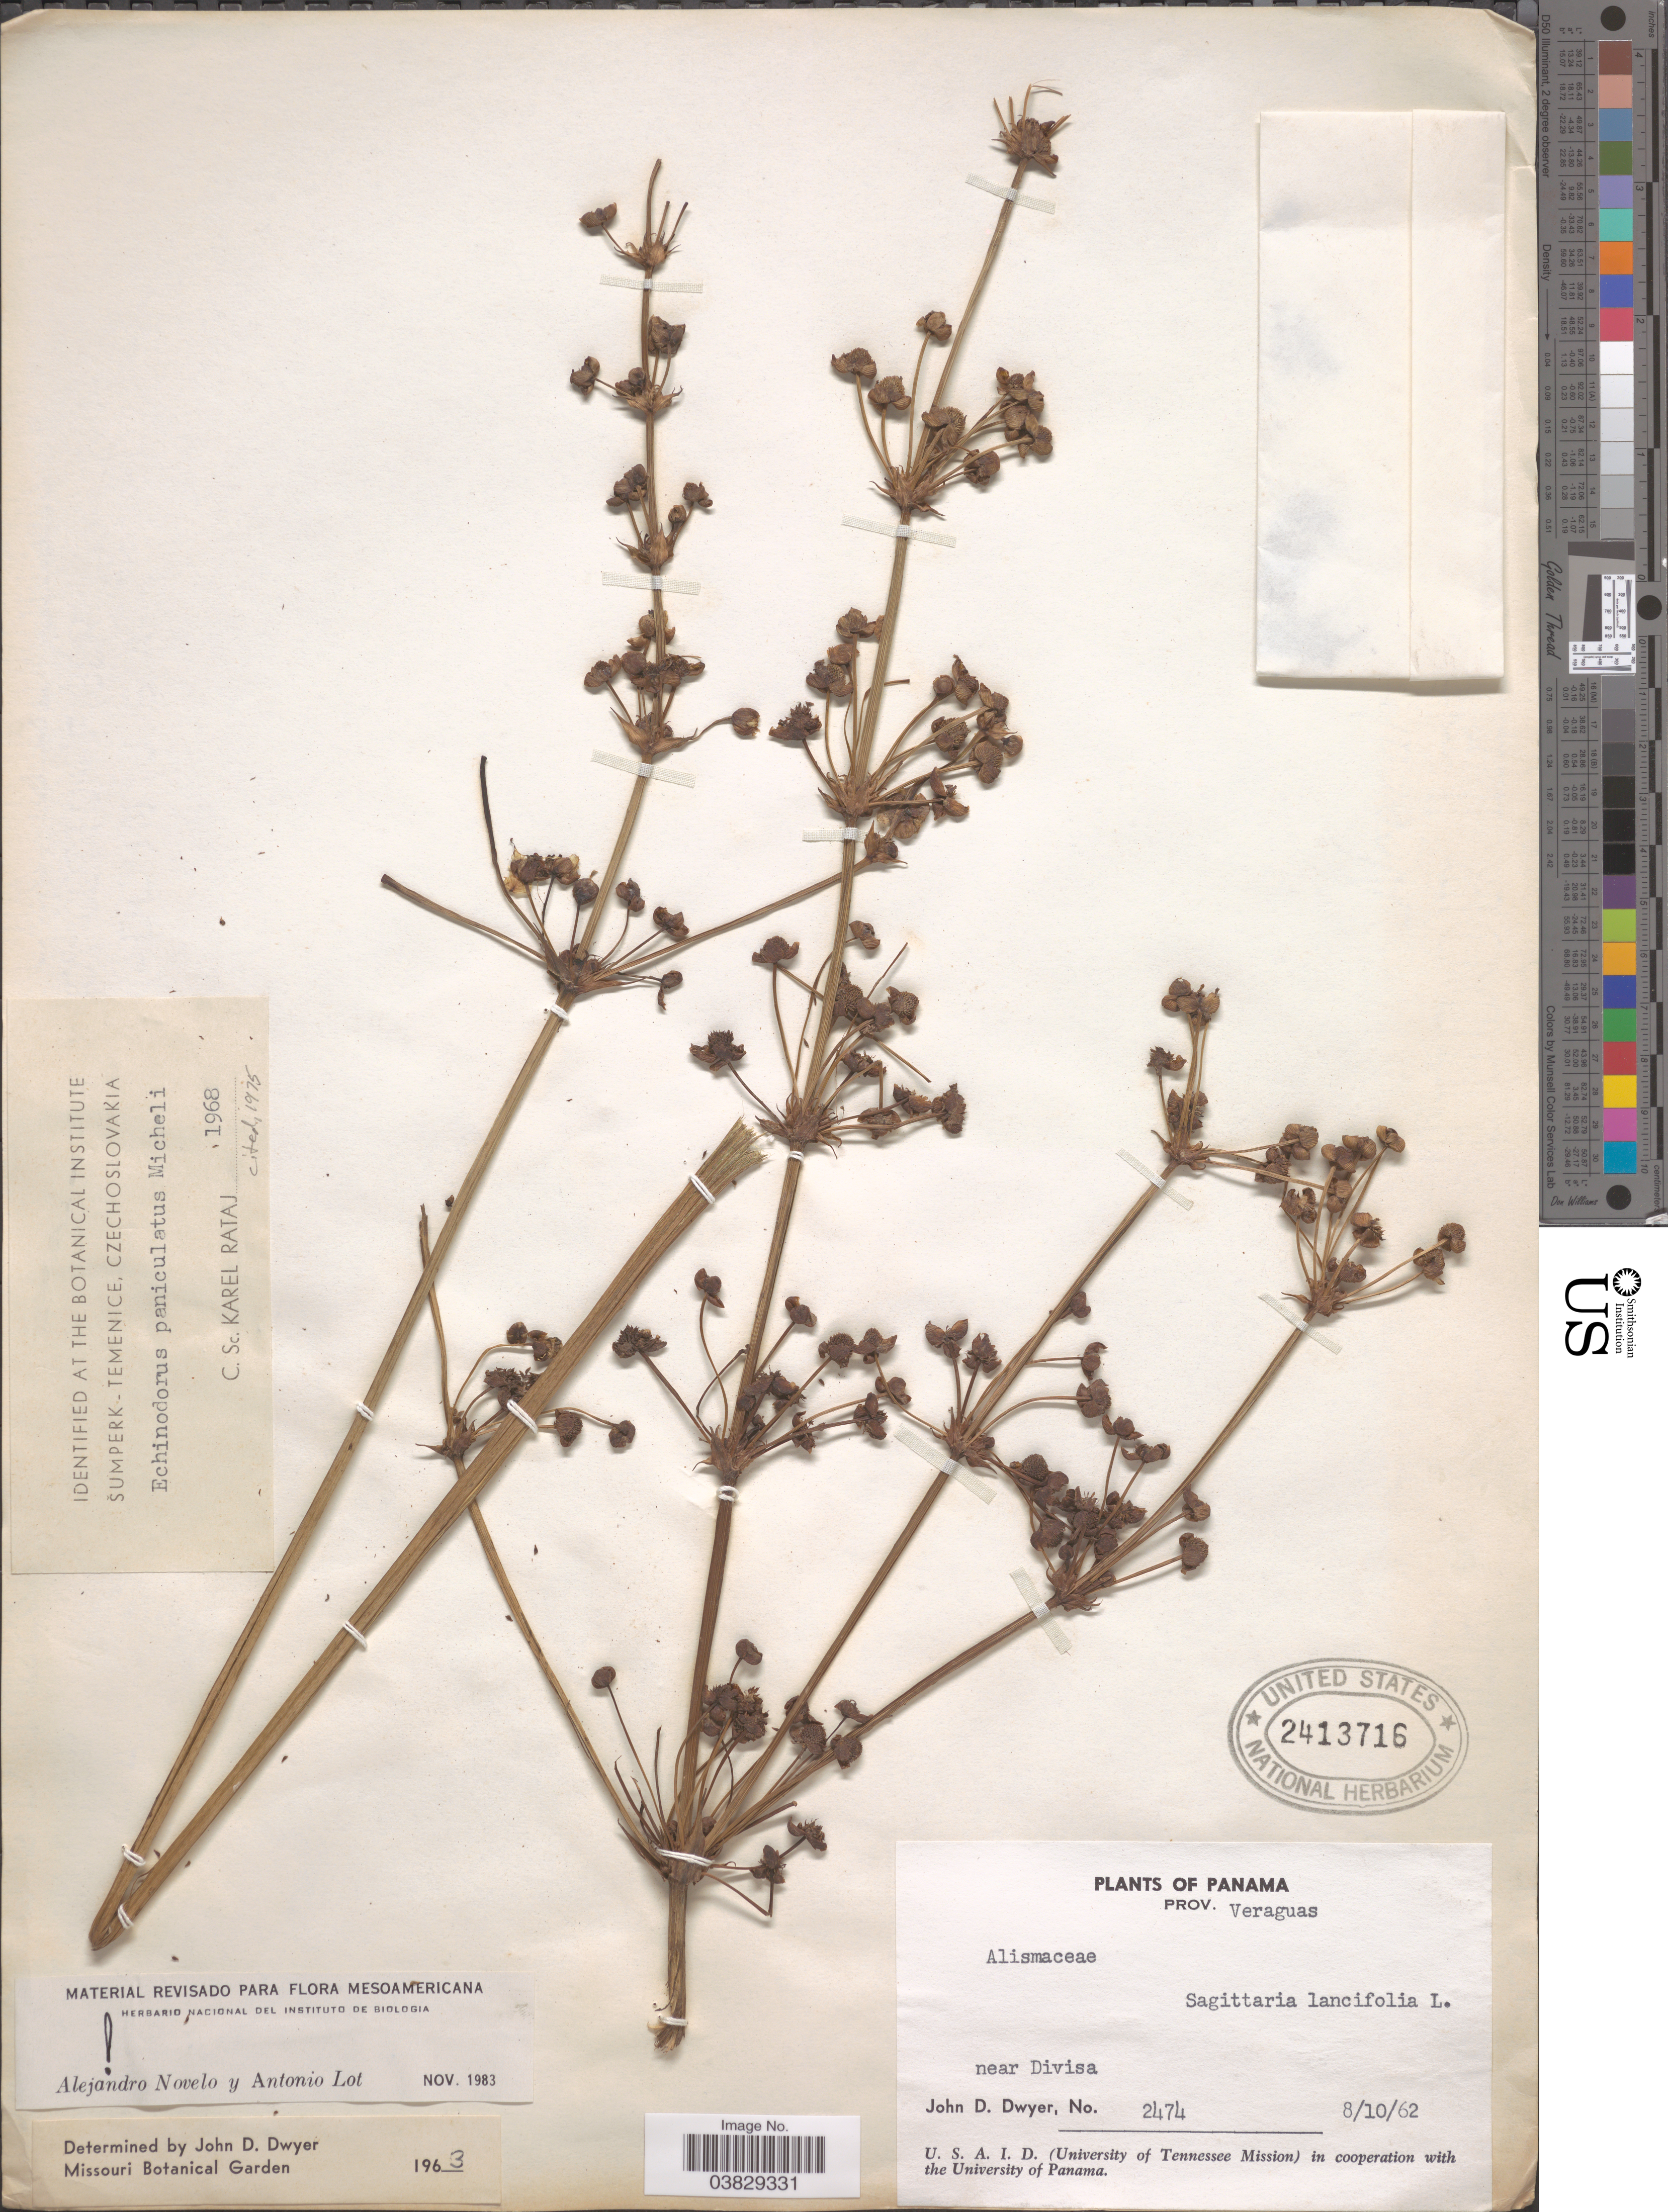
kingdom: Plantae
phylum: Tracheophyta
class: Liliopsida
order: Alismatales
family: Alismataceae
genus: Echinodorus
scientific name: Echinodorus paniculatus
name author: Micheli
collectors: J. D. Dwyer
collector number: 2474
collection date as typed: Transcribed d/m/y: 8/10/62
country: Panama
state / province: Veraguas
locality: Near Divisa.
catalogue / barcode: US 2413716